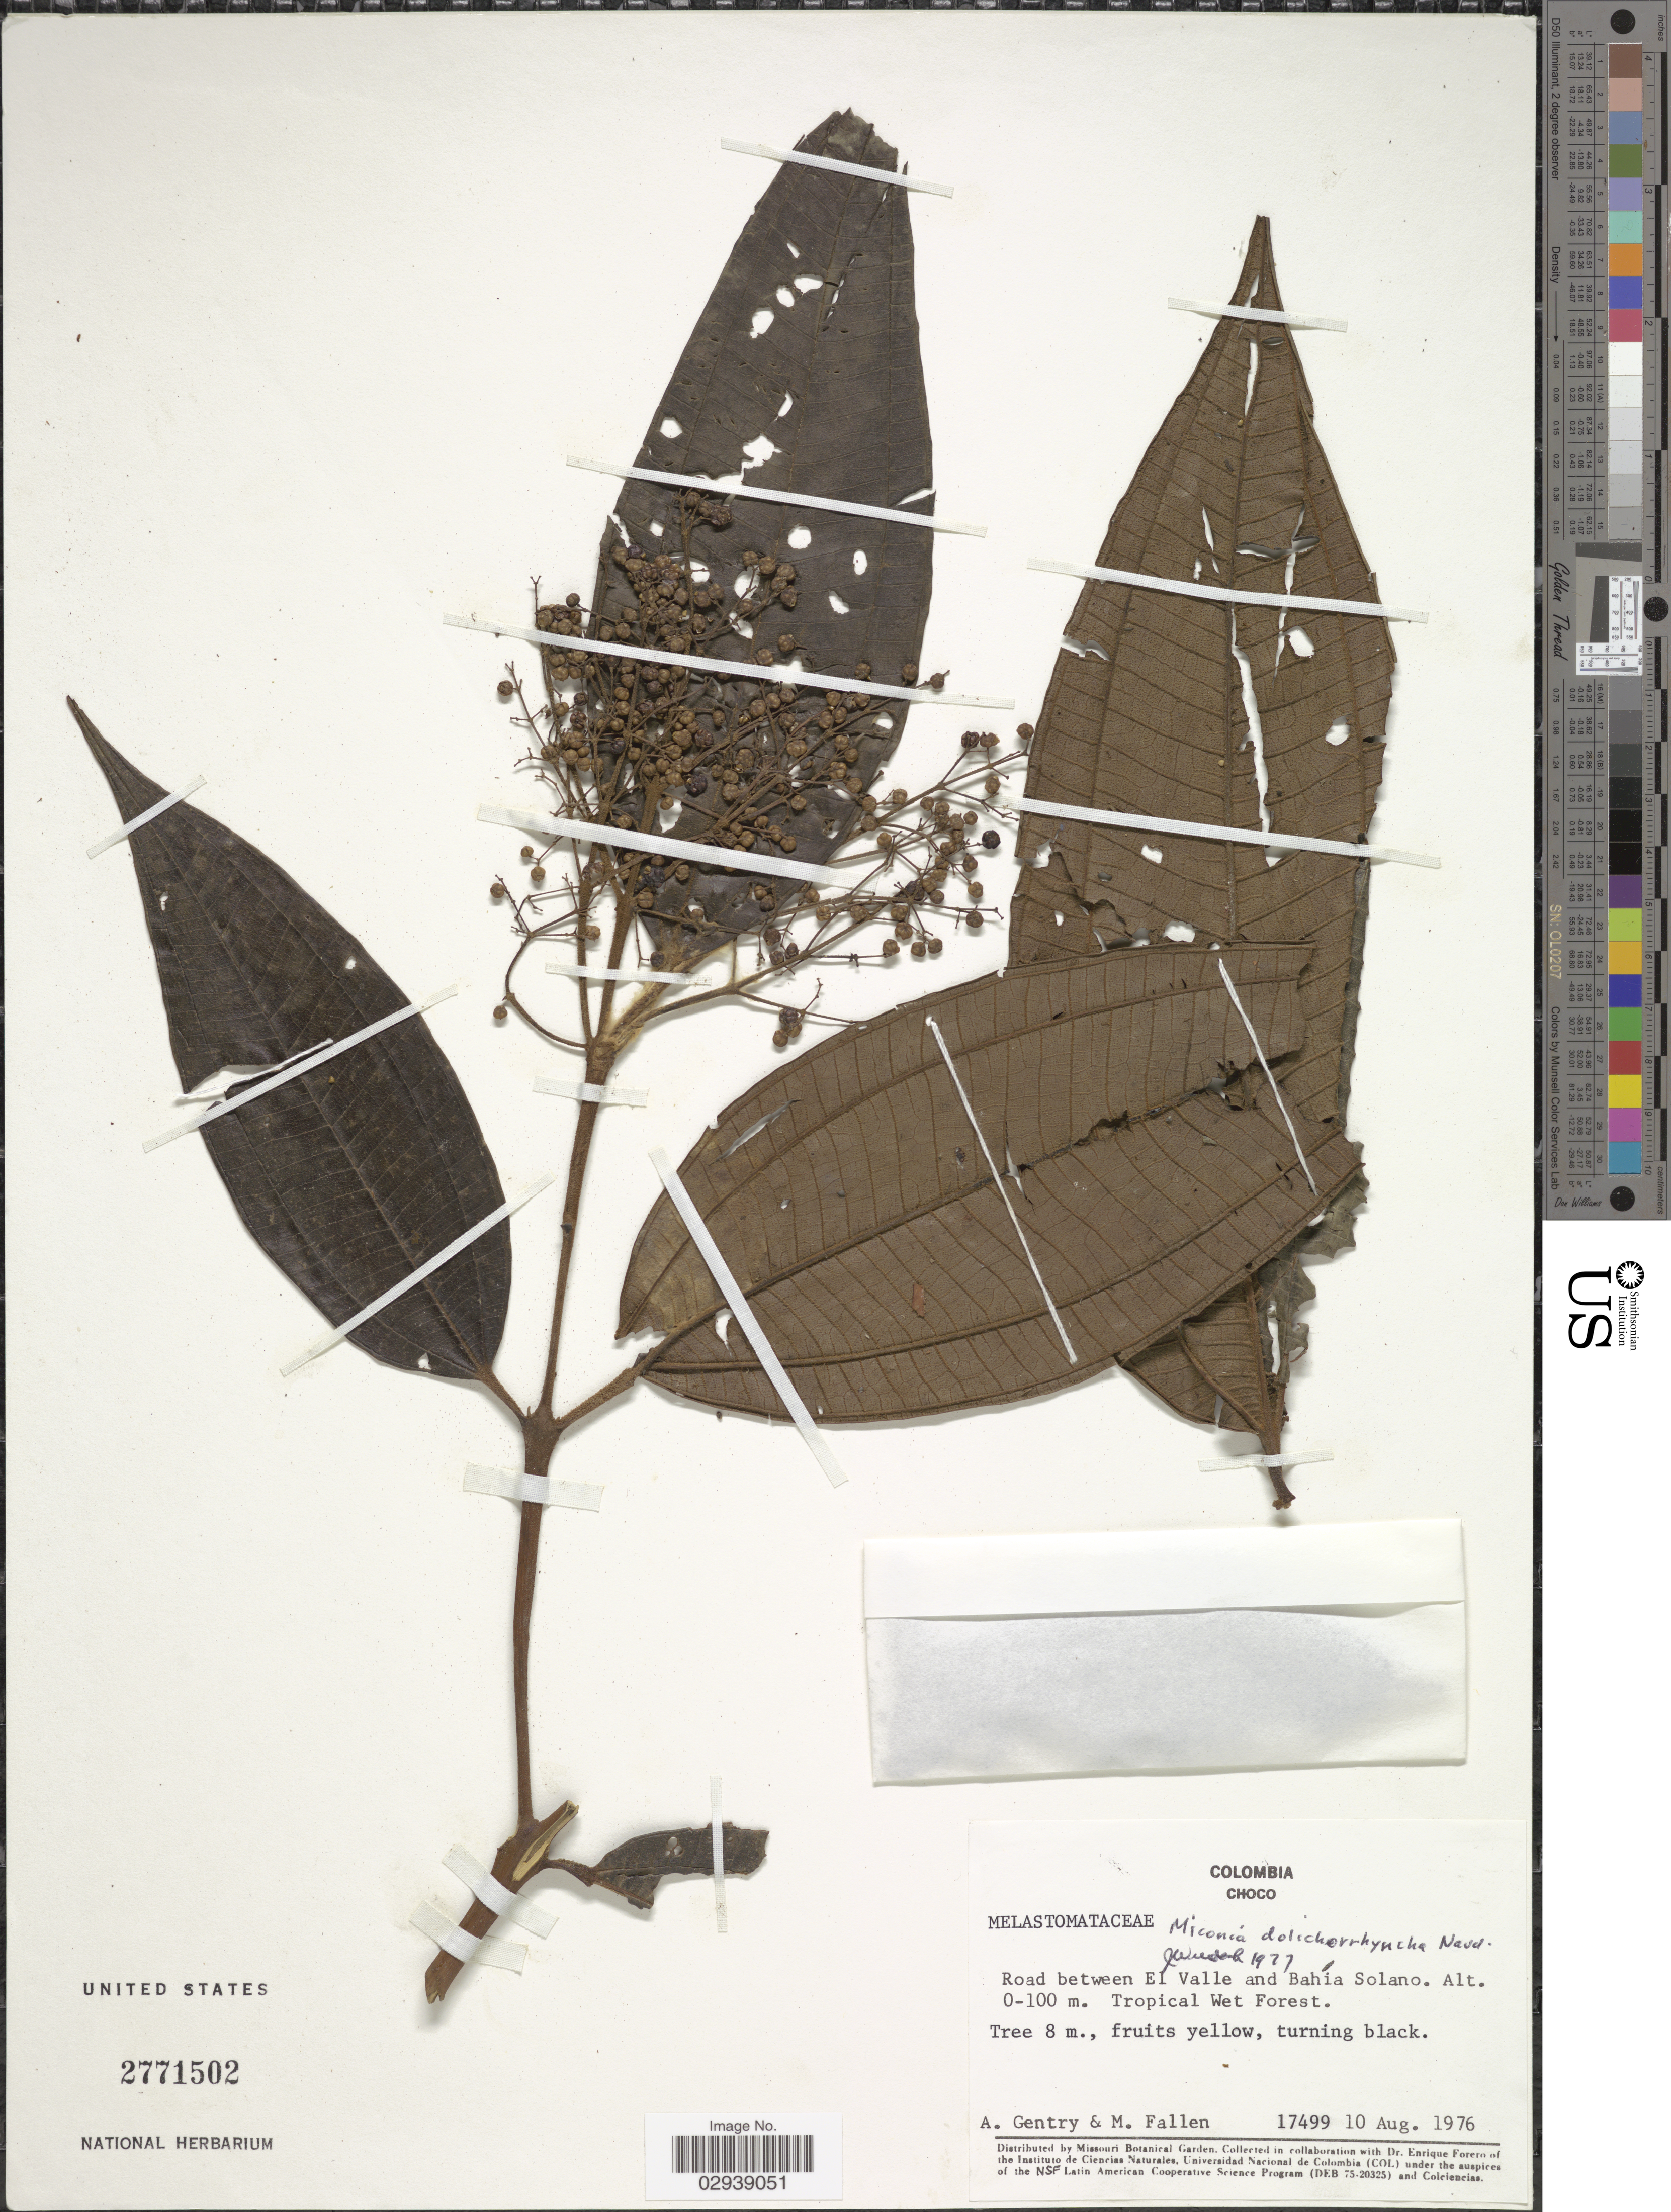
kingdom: Plantae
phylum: Tracheophyta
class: Magnoliopsida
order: Myrtales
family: Melastomataceae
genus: Miconia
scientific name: Miconia dolichorrhyncha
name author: Naudin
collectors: A. H. Gentry & M. Fallen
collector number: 17499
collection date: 1976-08-10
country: Colombia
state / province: Chocó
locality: Road between El Valle and Bahía Solano.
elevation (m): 0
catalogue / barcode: US 2771502